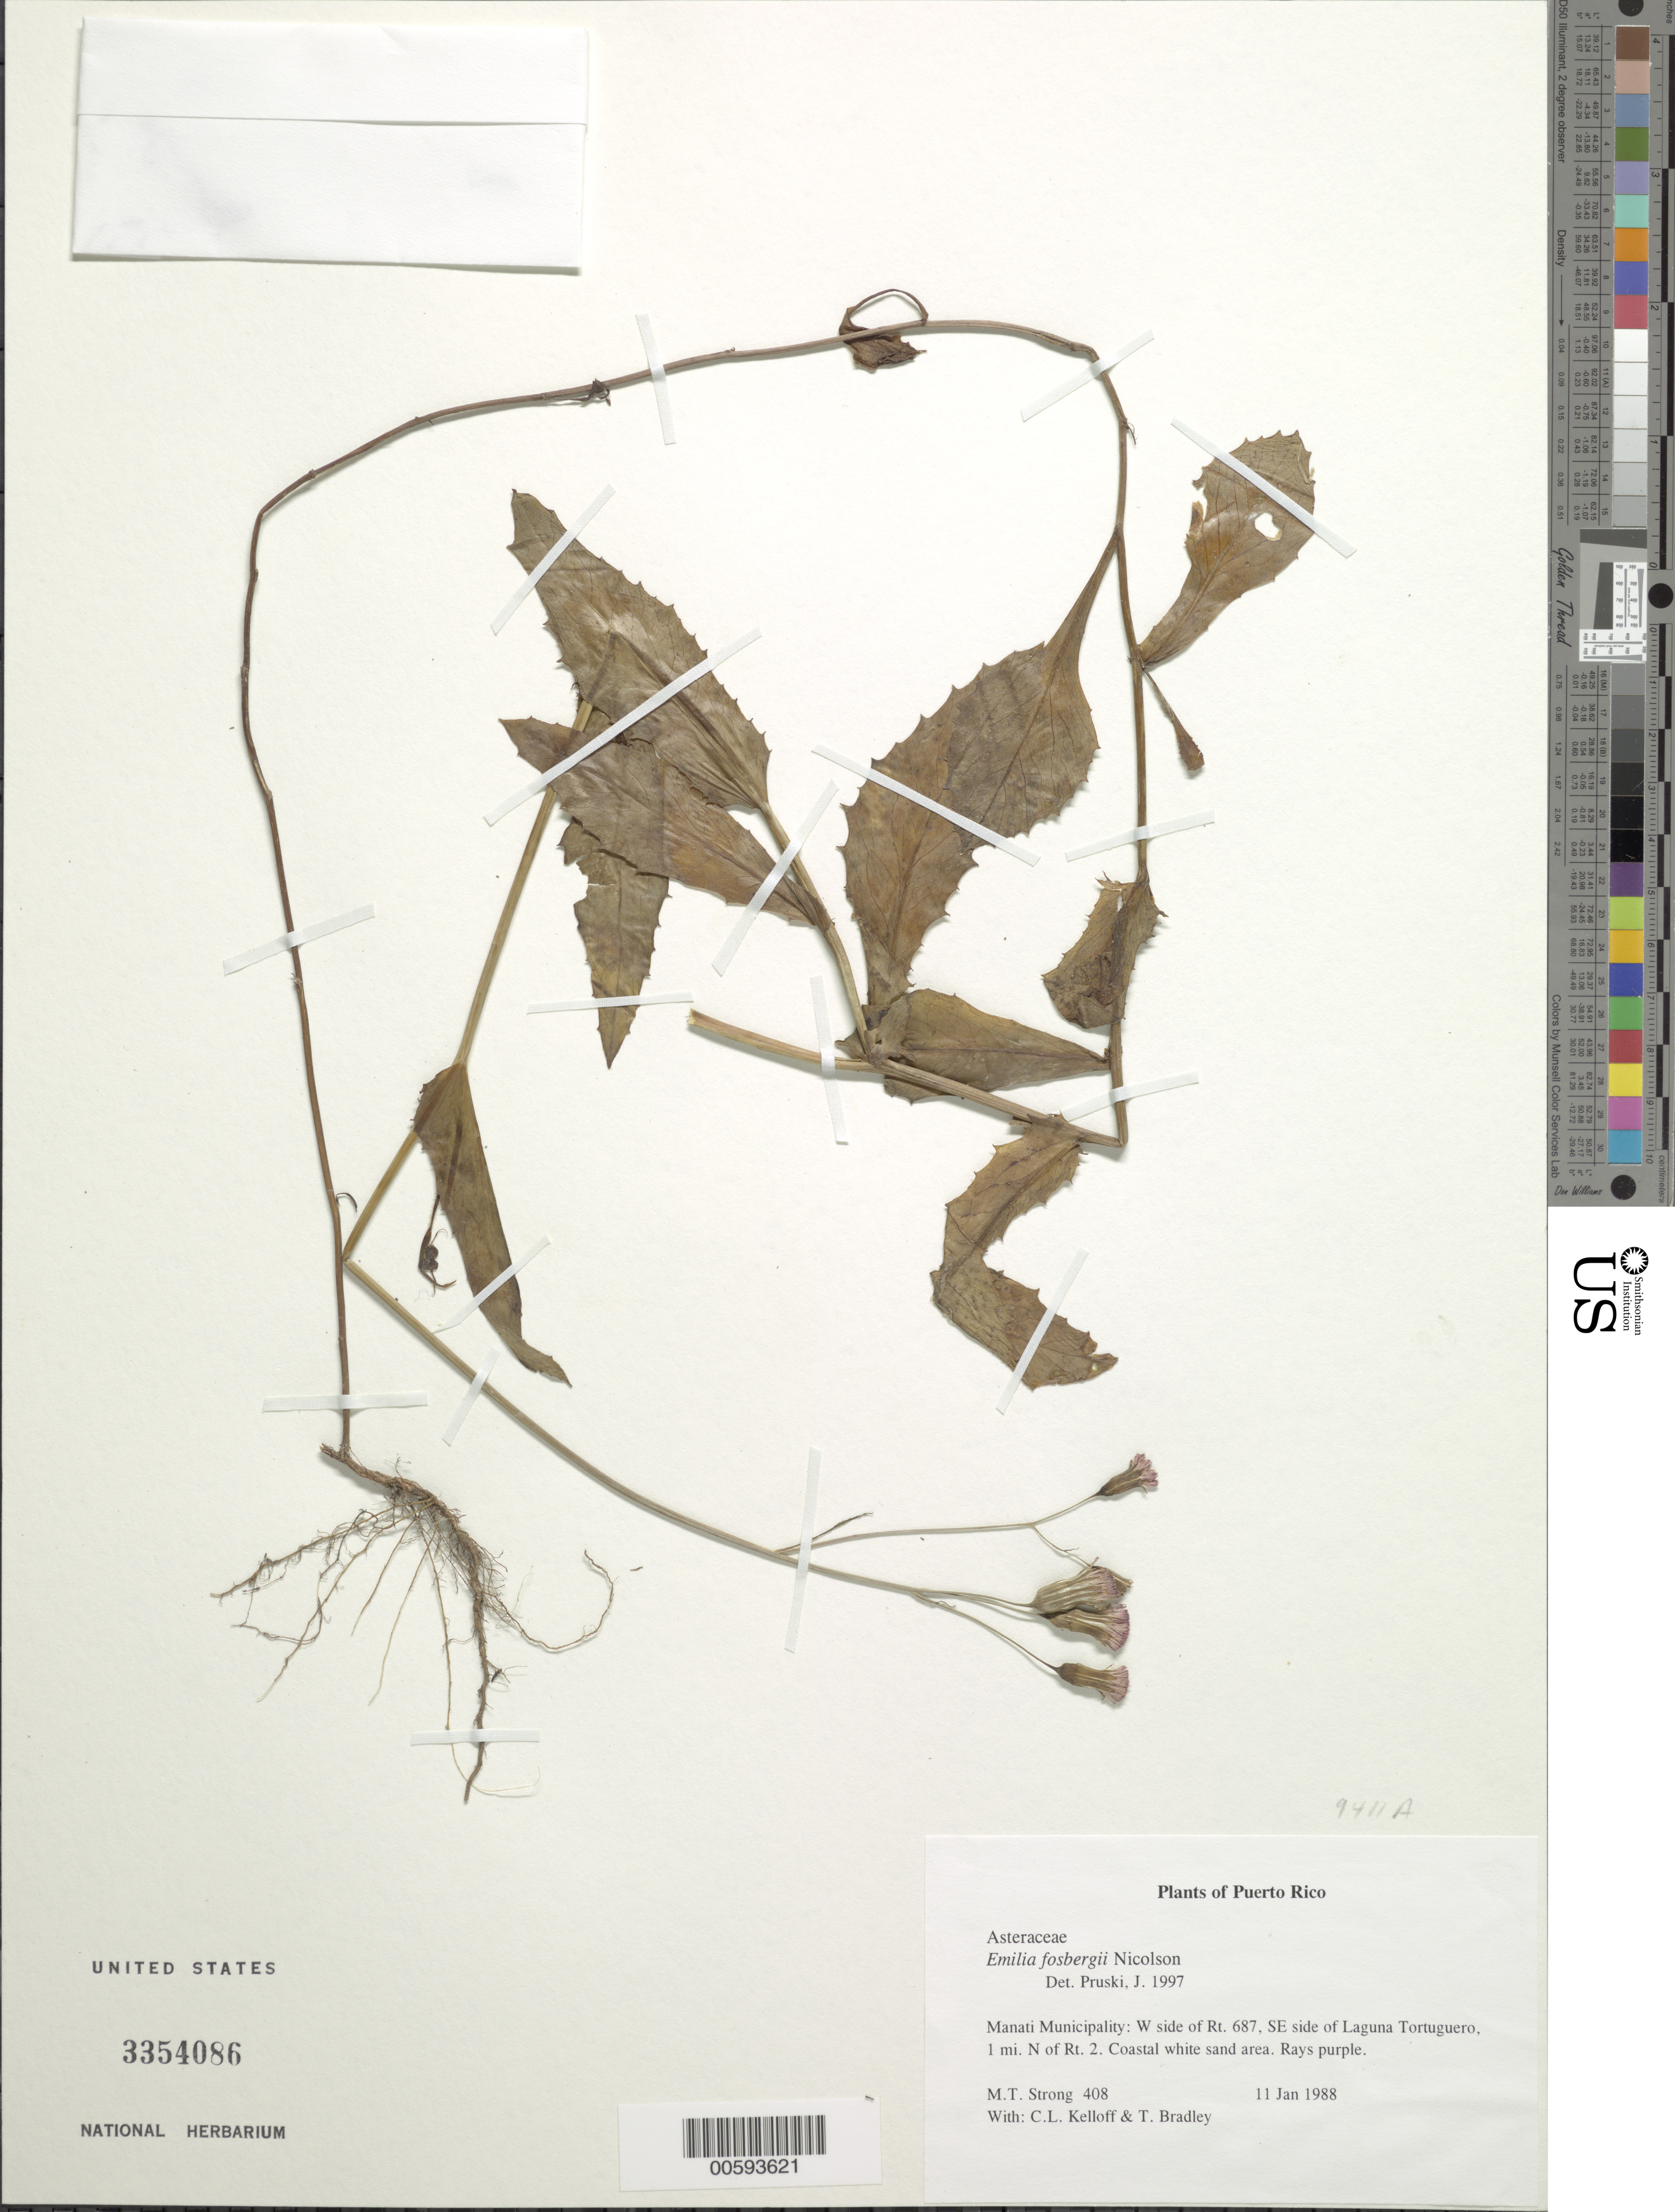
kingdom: Plantae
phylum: Tracheophyta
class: Magnoliopsida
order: Asterales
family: Asteraceae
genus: Emilia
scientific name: Emilia fosbergii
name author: Nicolson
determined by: Pruski, J. F.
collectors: M. T. Strong, C. L. Kelloff & T. Bradley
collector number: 408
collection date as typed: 11 Jan 1988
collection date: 1988-01-11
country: Puerto Rico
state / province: Manatí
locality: Manati Municipality: W side of Rt. 687, SE side of Laguna Tortuguero, 1 mi. N of Rt. 2.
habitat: Coastal white sand area.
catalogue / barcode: US 3354086